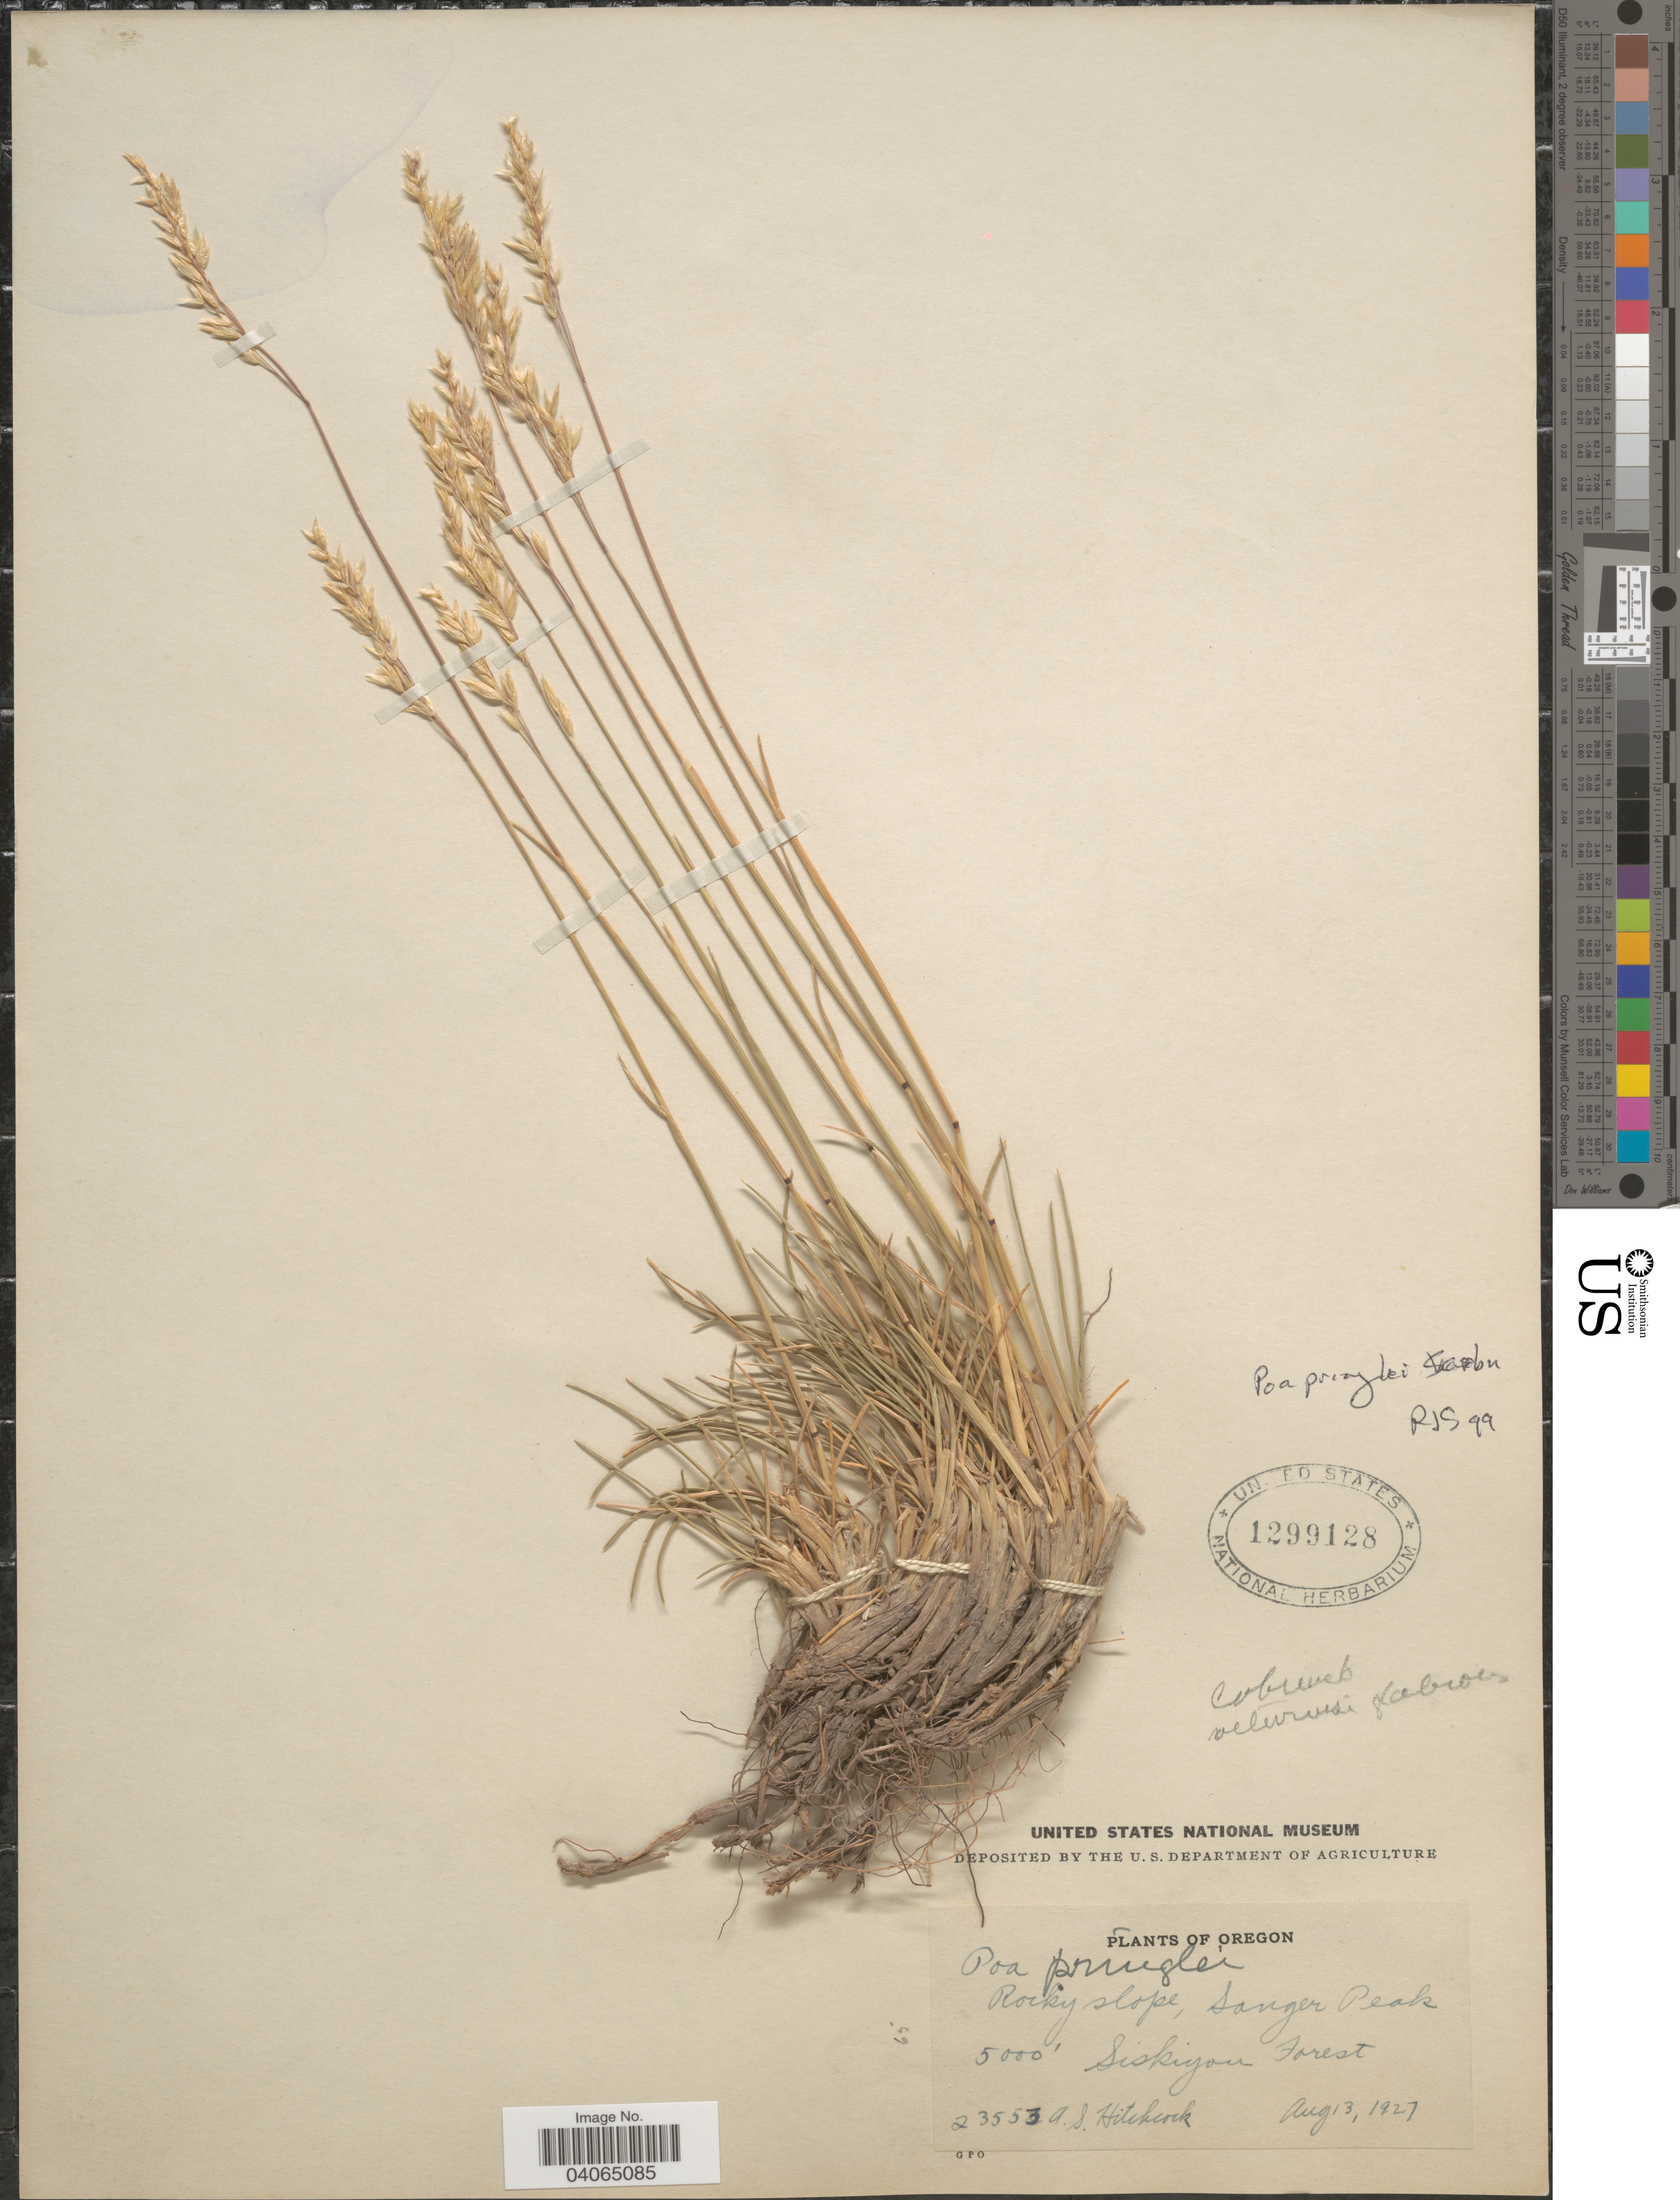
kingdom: Plantae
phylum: Tracheophyta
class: Liliopsida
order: Poales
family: Poaceae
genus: Poa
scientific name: Poa pringlei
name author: Scribn.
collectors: A. S. Hitchcock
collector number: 23553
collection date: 1927-08-13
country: United States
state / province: Oregon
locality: Rocky slope, Sanger Peak. Siskiyou Forest.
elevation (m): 1524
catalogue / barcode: US 1299128